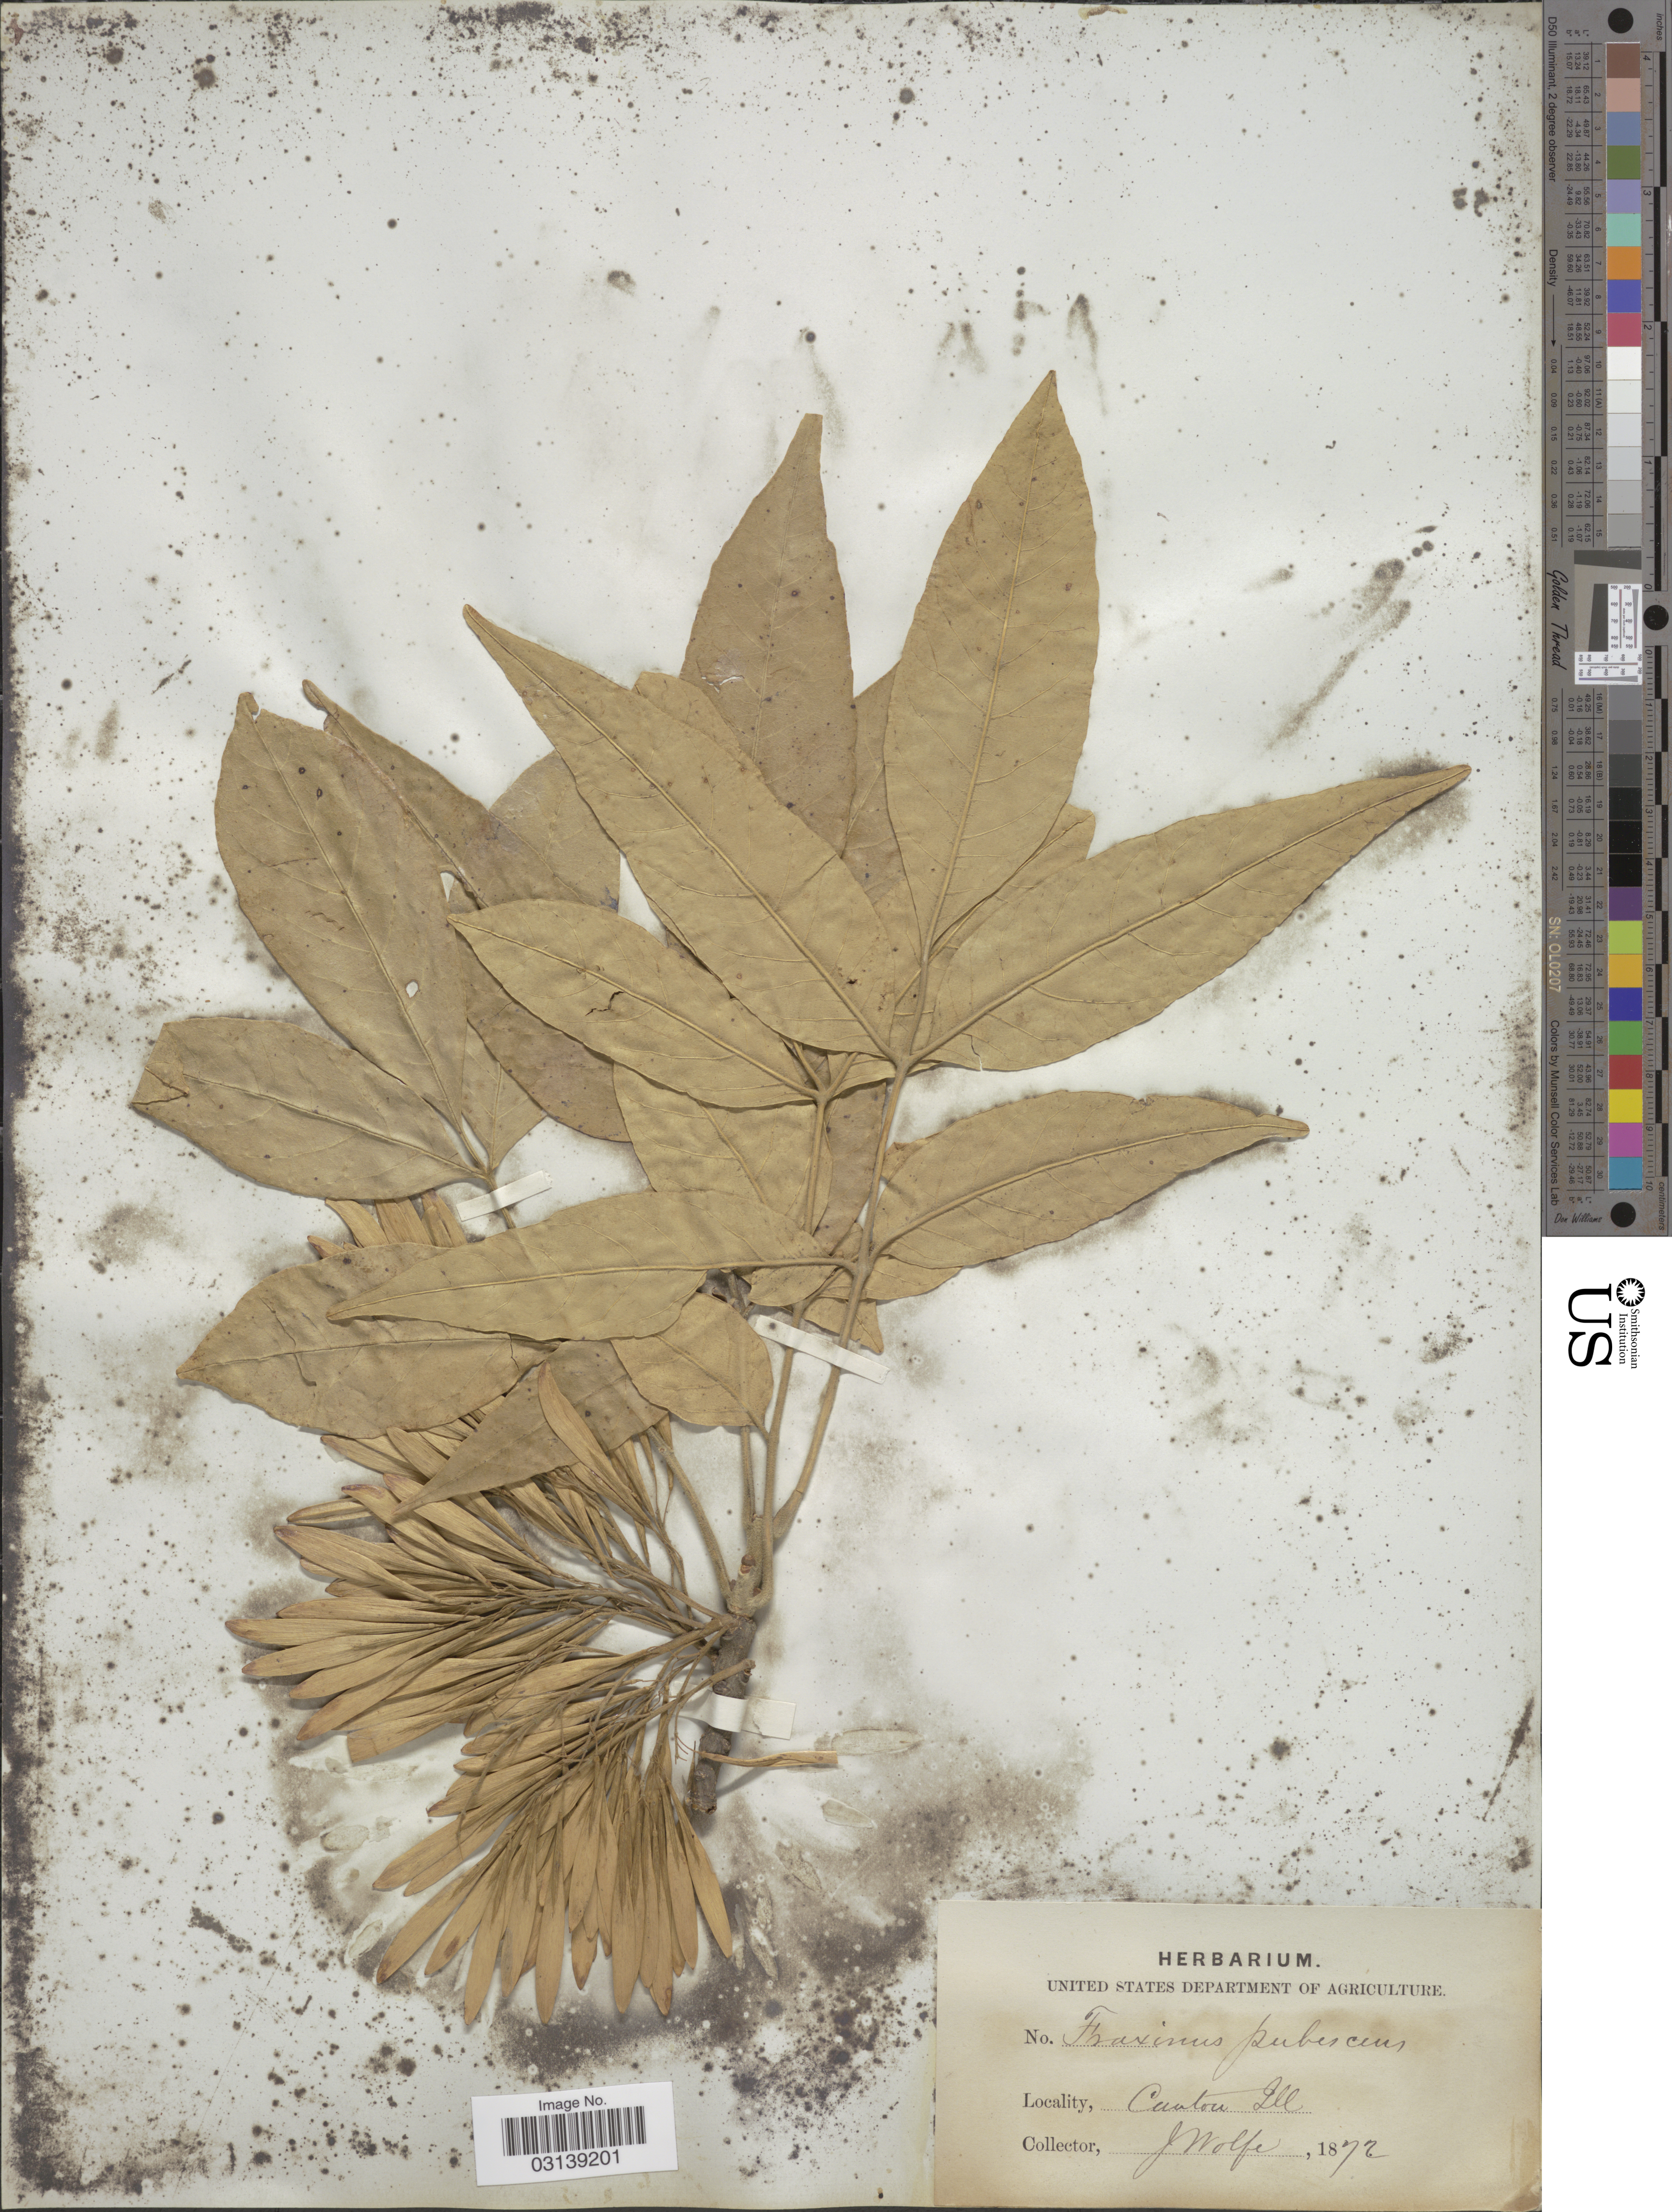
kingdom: Plantae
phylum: Tracheophyta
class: Magnoliopsida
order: Lamiales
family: Oleaceae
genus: Fraxinus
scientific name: Fraxinus pennsylvanica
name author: Marshall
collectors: J. Wolfe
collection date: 1872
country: United States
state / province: Illinois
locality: Canton